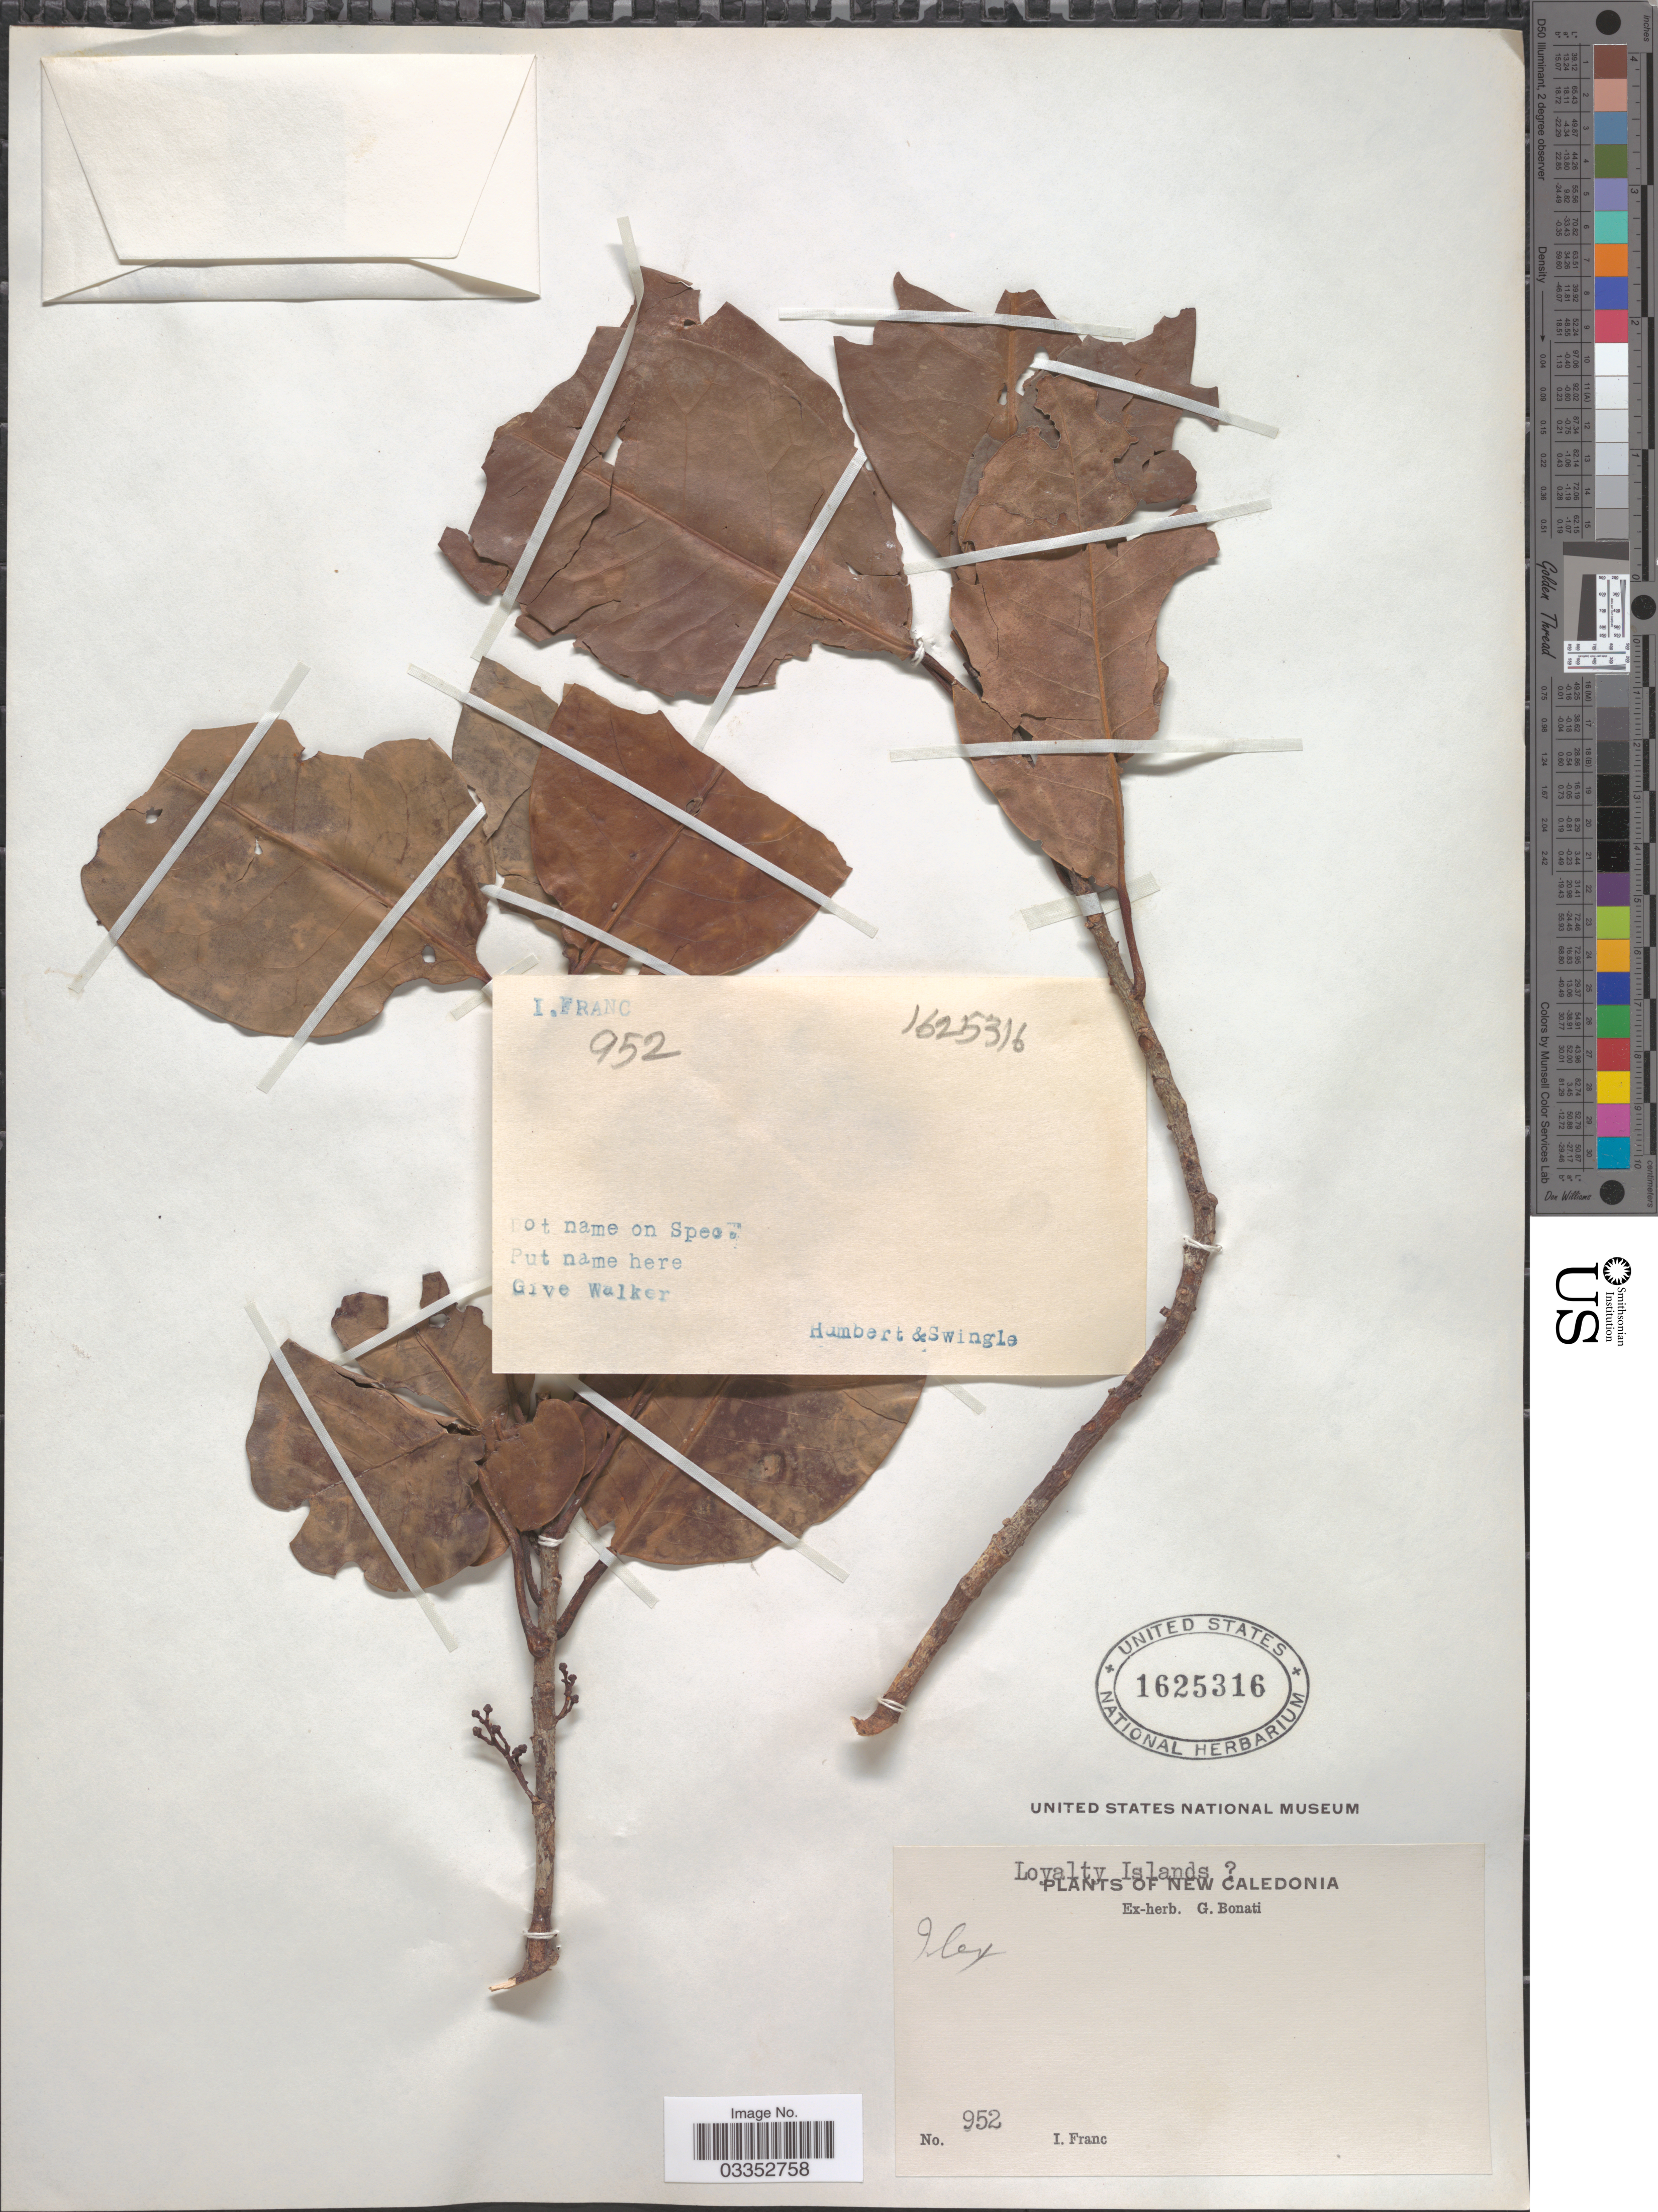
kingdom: Plantae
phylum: Tracheophyta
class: Magnoliopsida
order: Aquifoliales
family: Aquifoliaceae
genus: Ilex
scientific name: Ilex sp.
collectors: I. Franc, -- Humbert & -. Swingle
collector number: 952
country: New Caledonia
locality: Loyalty Islands. [unsure placement]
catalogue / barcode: US 1625316